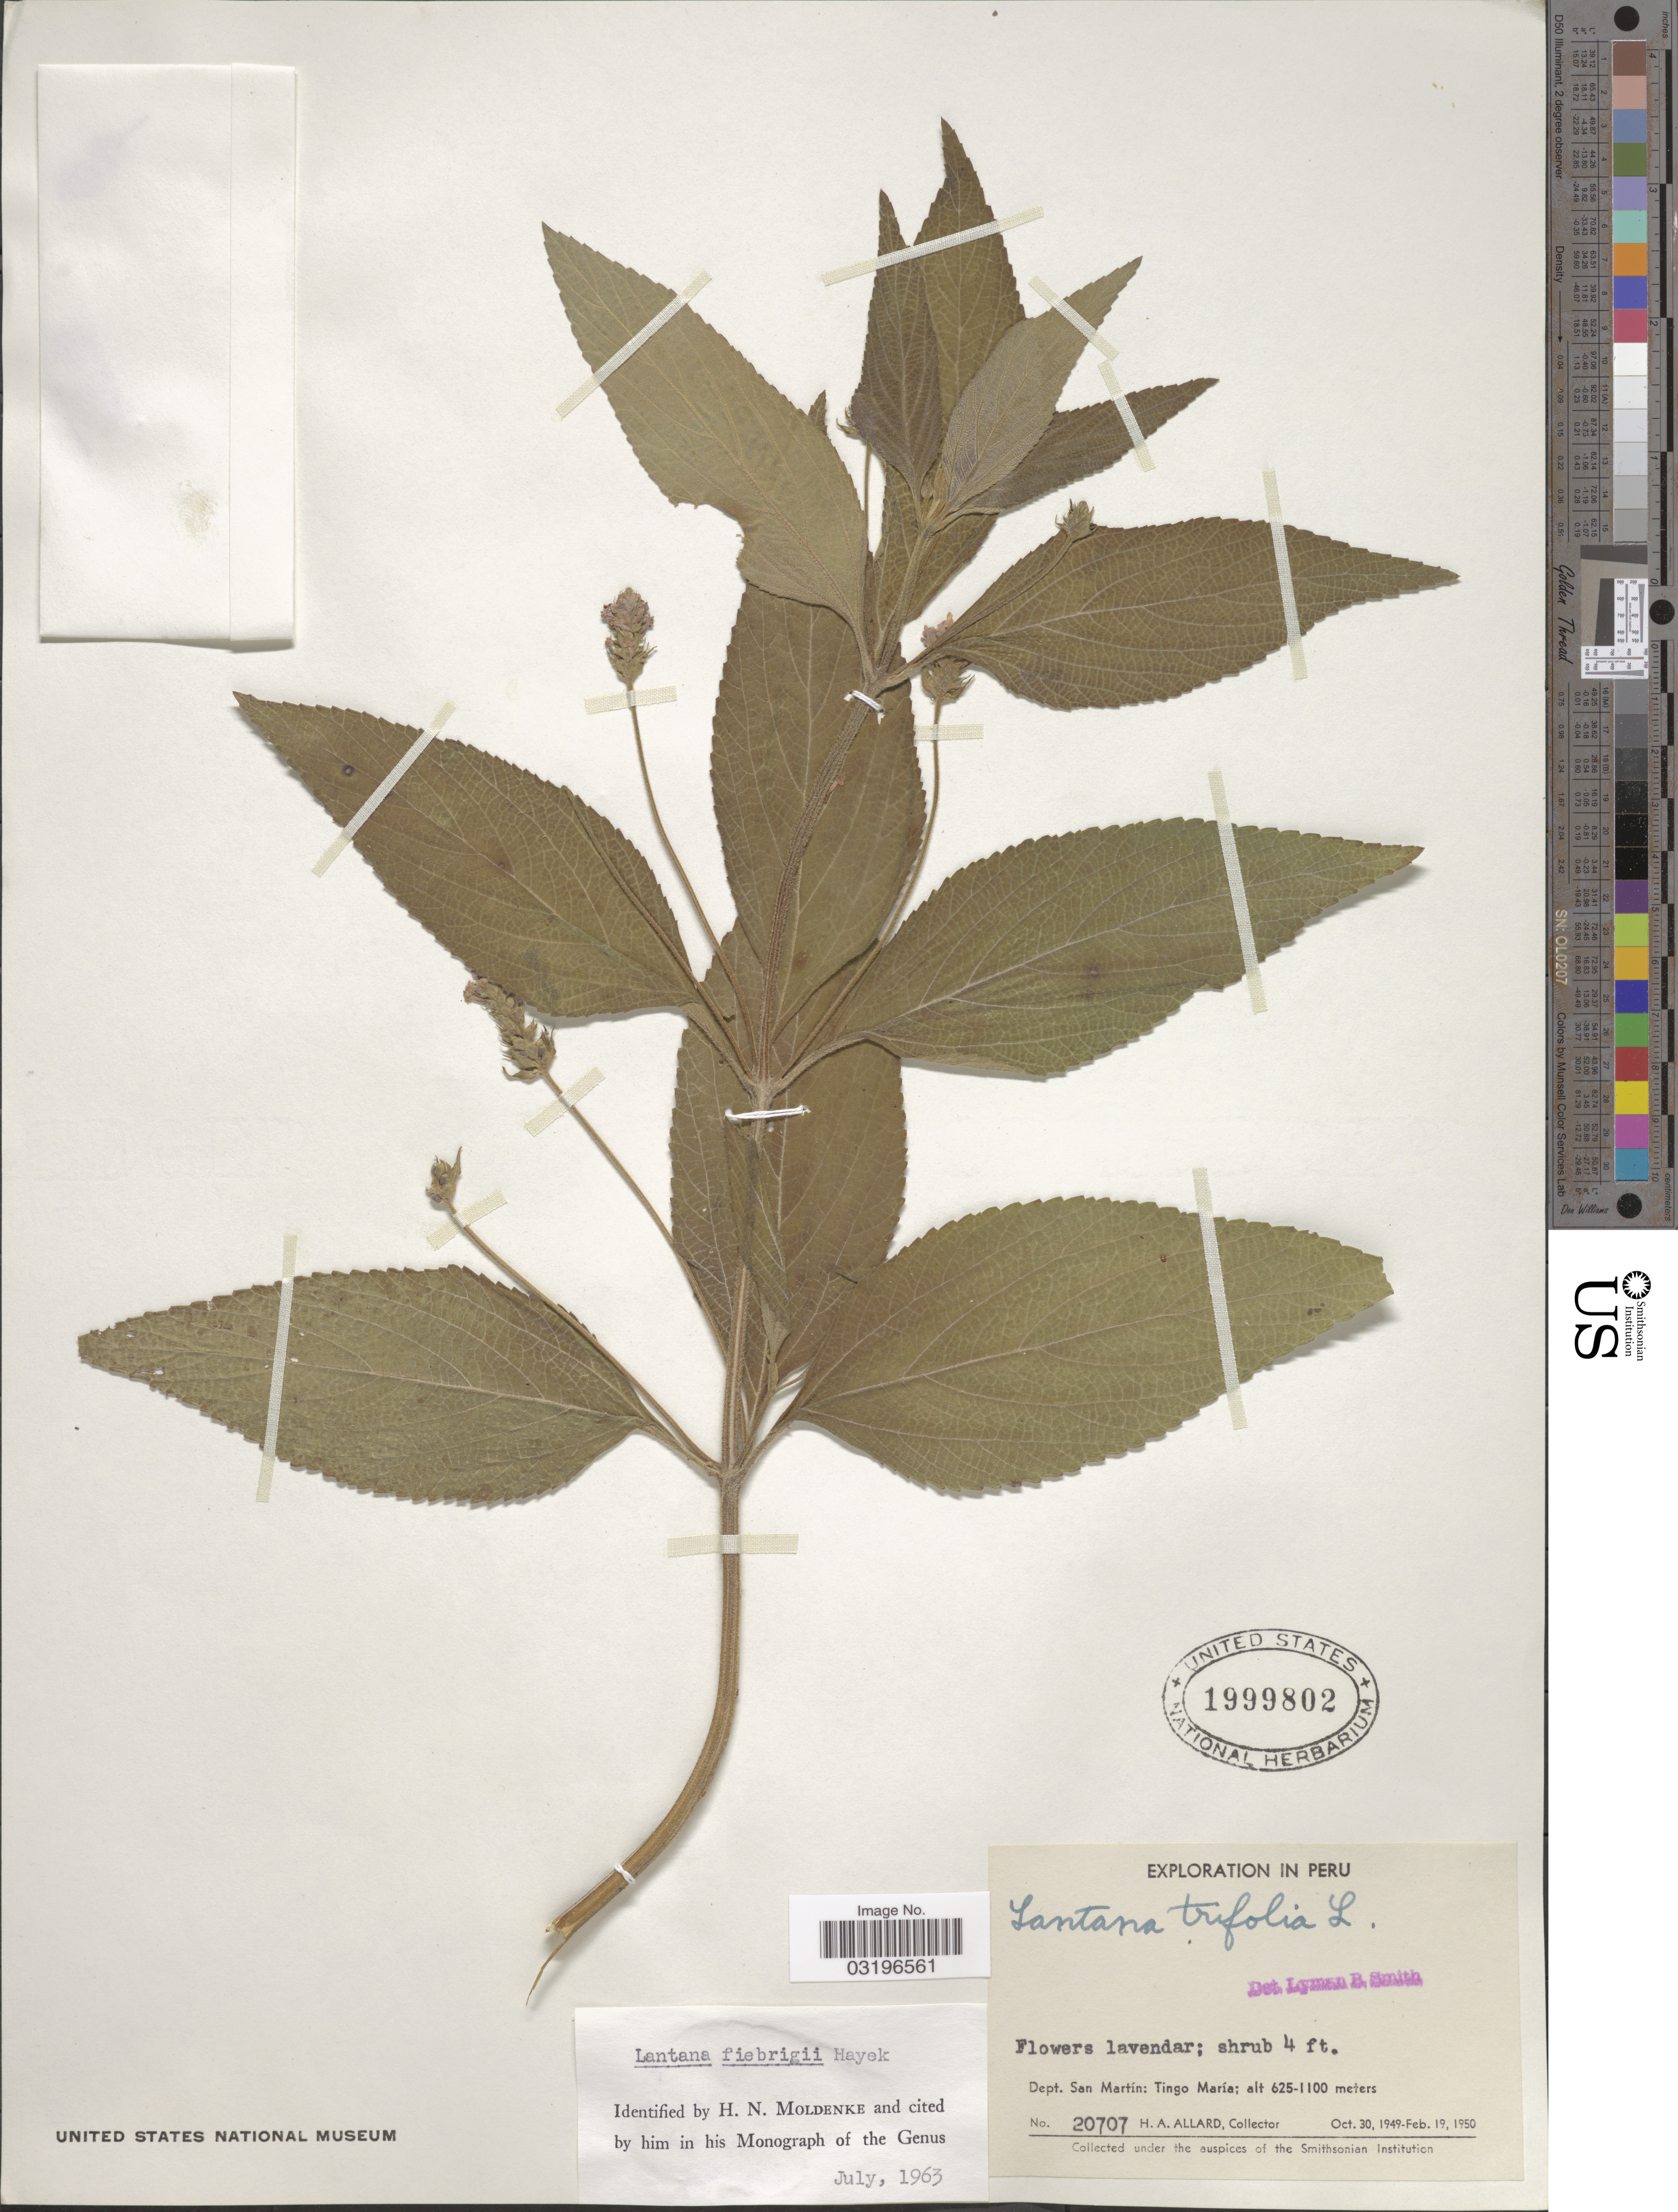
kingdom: Plantae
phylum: Tracheophyta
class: Magnoliopsida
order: Lamiales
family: Verbenaceae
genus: Lantana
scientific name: Lantana fiebrigii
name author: Hayek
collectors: H. A. Allard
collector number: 20707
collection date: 1949-10-30/1950-02-19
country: Peru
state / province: San Martín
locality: Dept. San Martín: Tingo María.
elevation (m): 625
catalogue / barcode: US 1999802